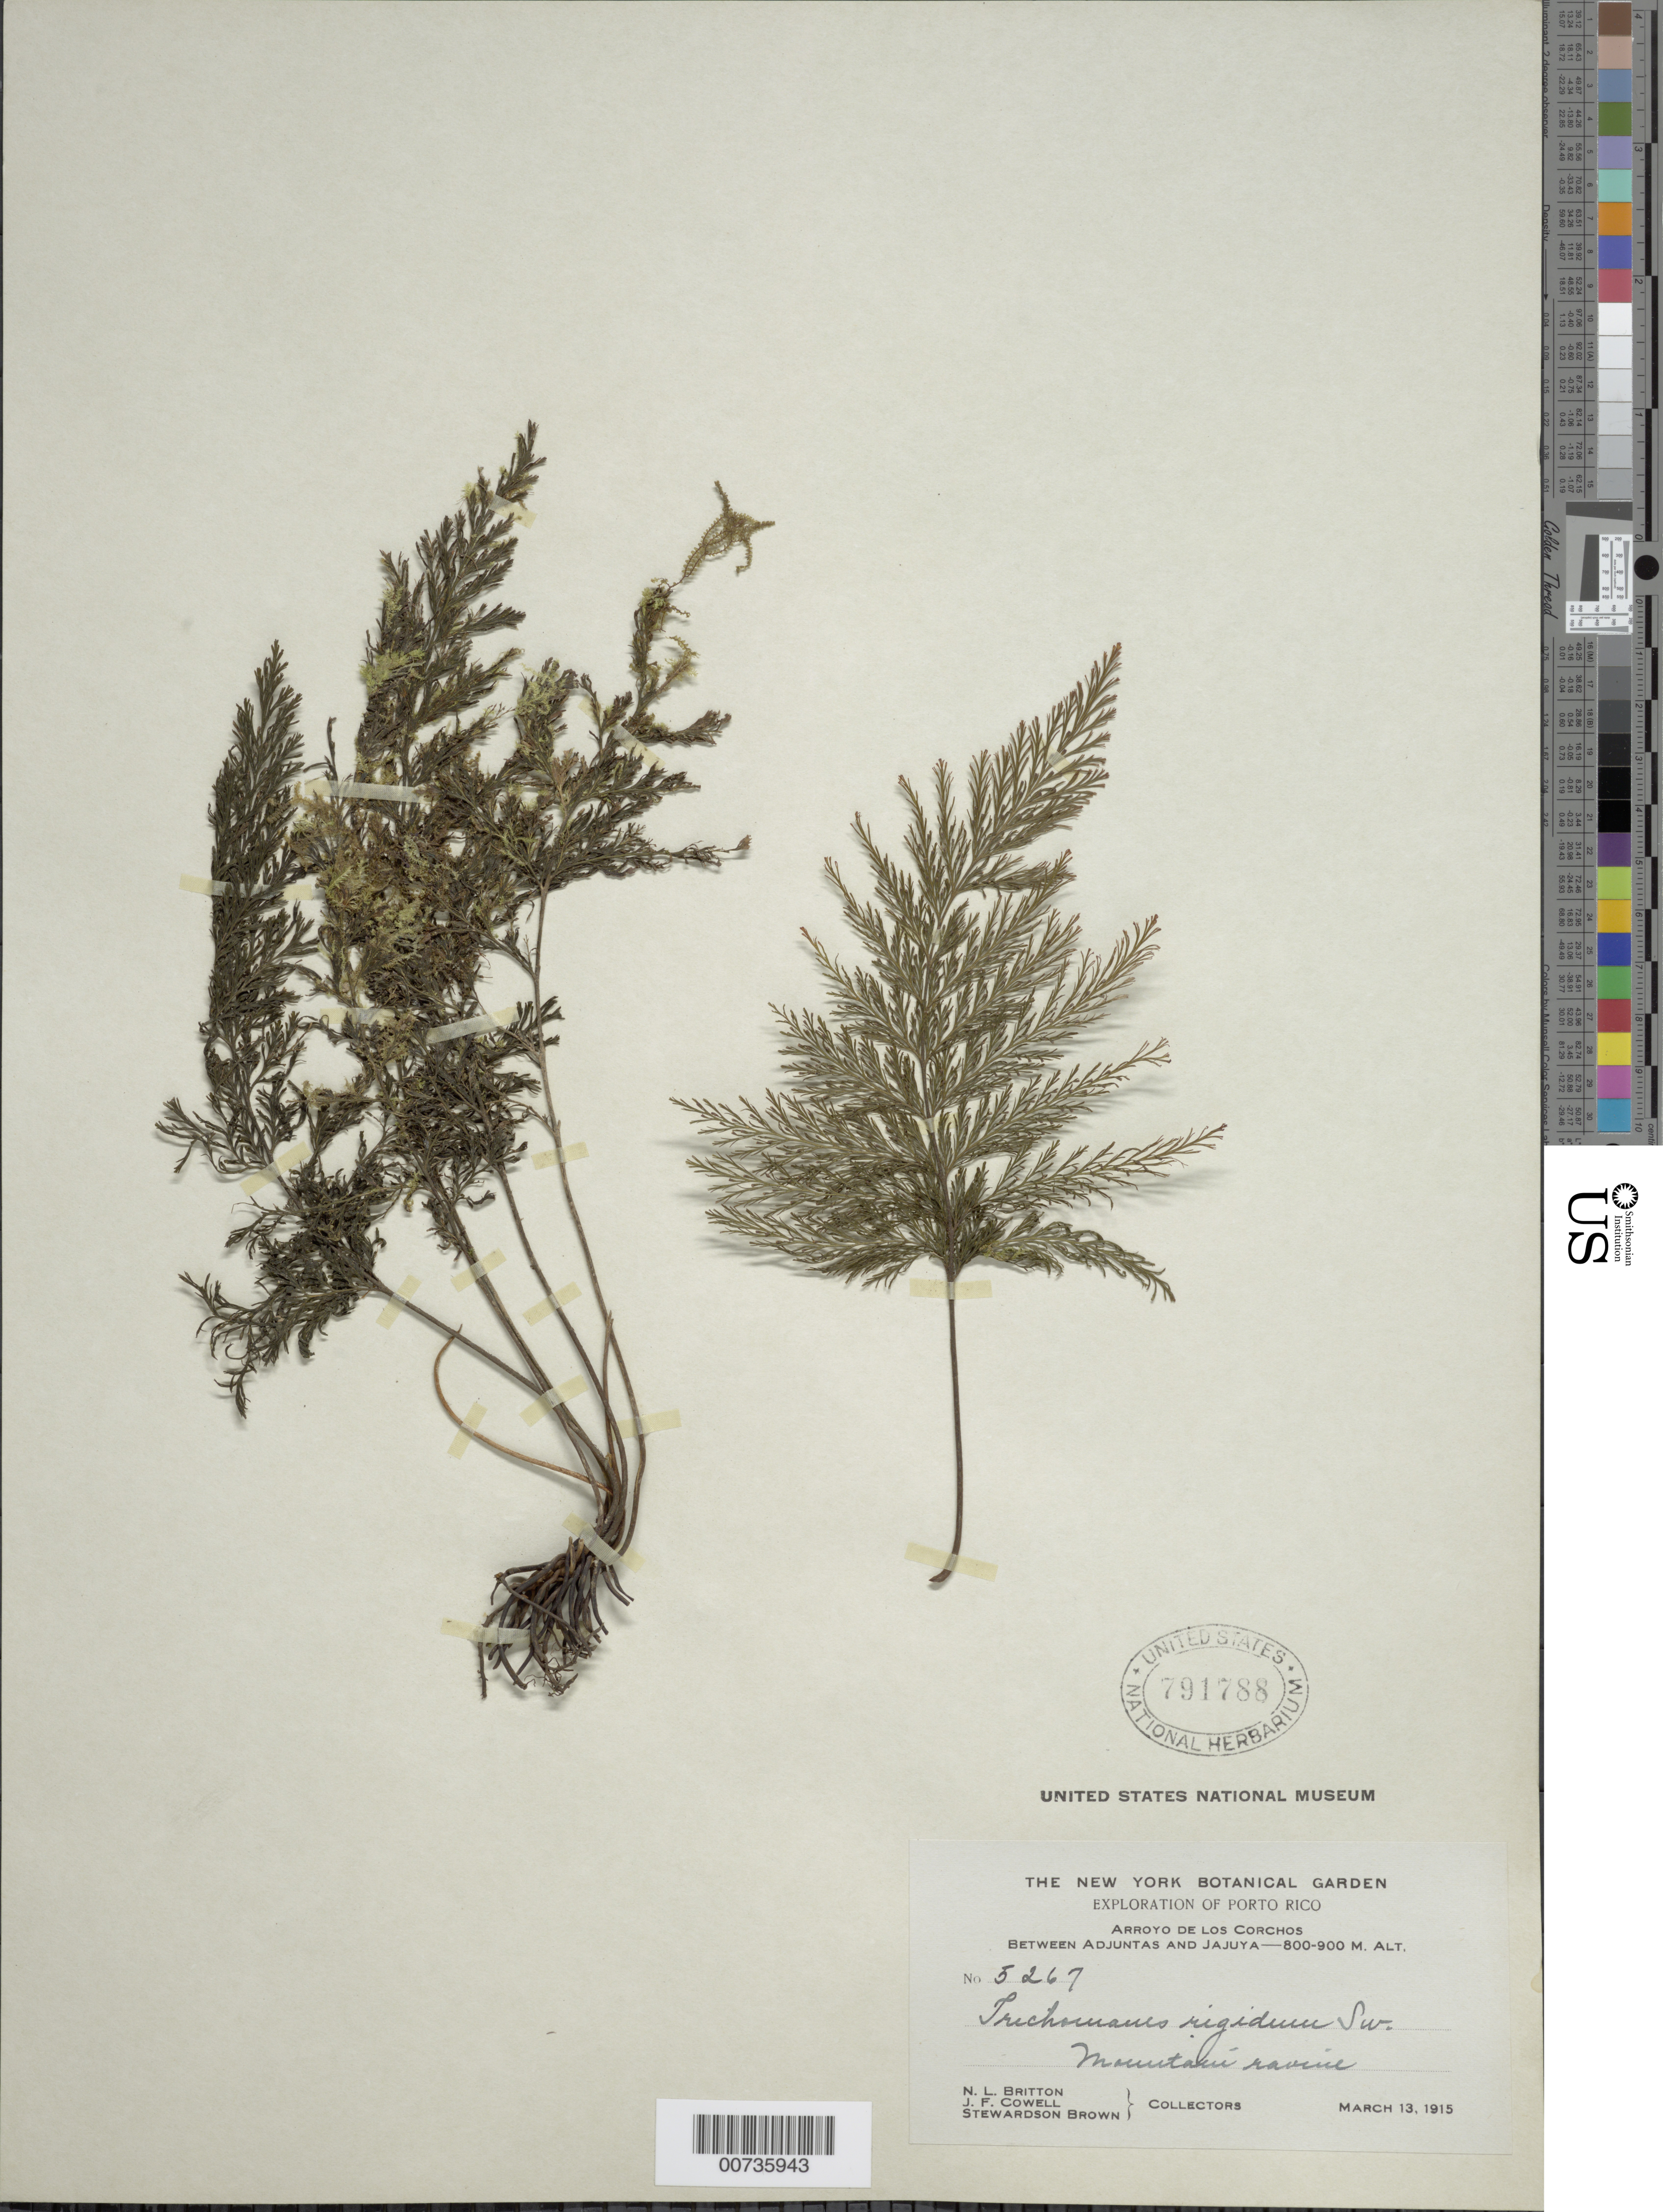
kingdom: Plantae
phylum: Tracheophyta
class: Polypodiopsida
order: Hymenophyllales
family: Hymenophyllaceae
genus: Abrodictyum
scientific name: Abrodictyum rigidum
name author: (Sw.) Ebihara & Dubuisson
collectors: N. Britton, J. F. Cowell & S. Brown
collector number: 5267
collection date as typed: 13 Mar 1915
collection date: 1915-03-13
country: Puerto Rico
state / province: Adjuntas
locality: Arroyo de los Corchos, between Adjuntas and Jajuya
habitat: Mountain ravine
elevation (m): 800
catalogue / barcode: US 791788